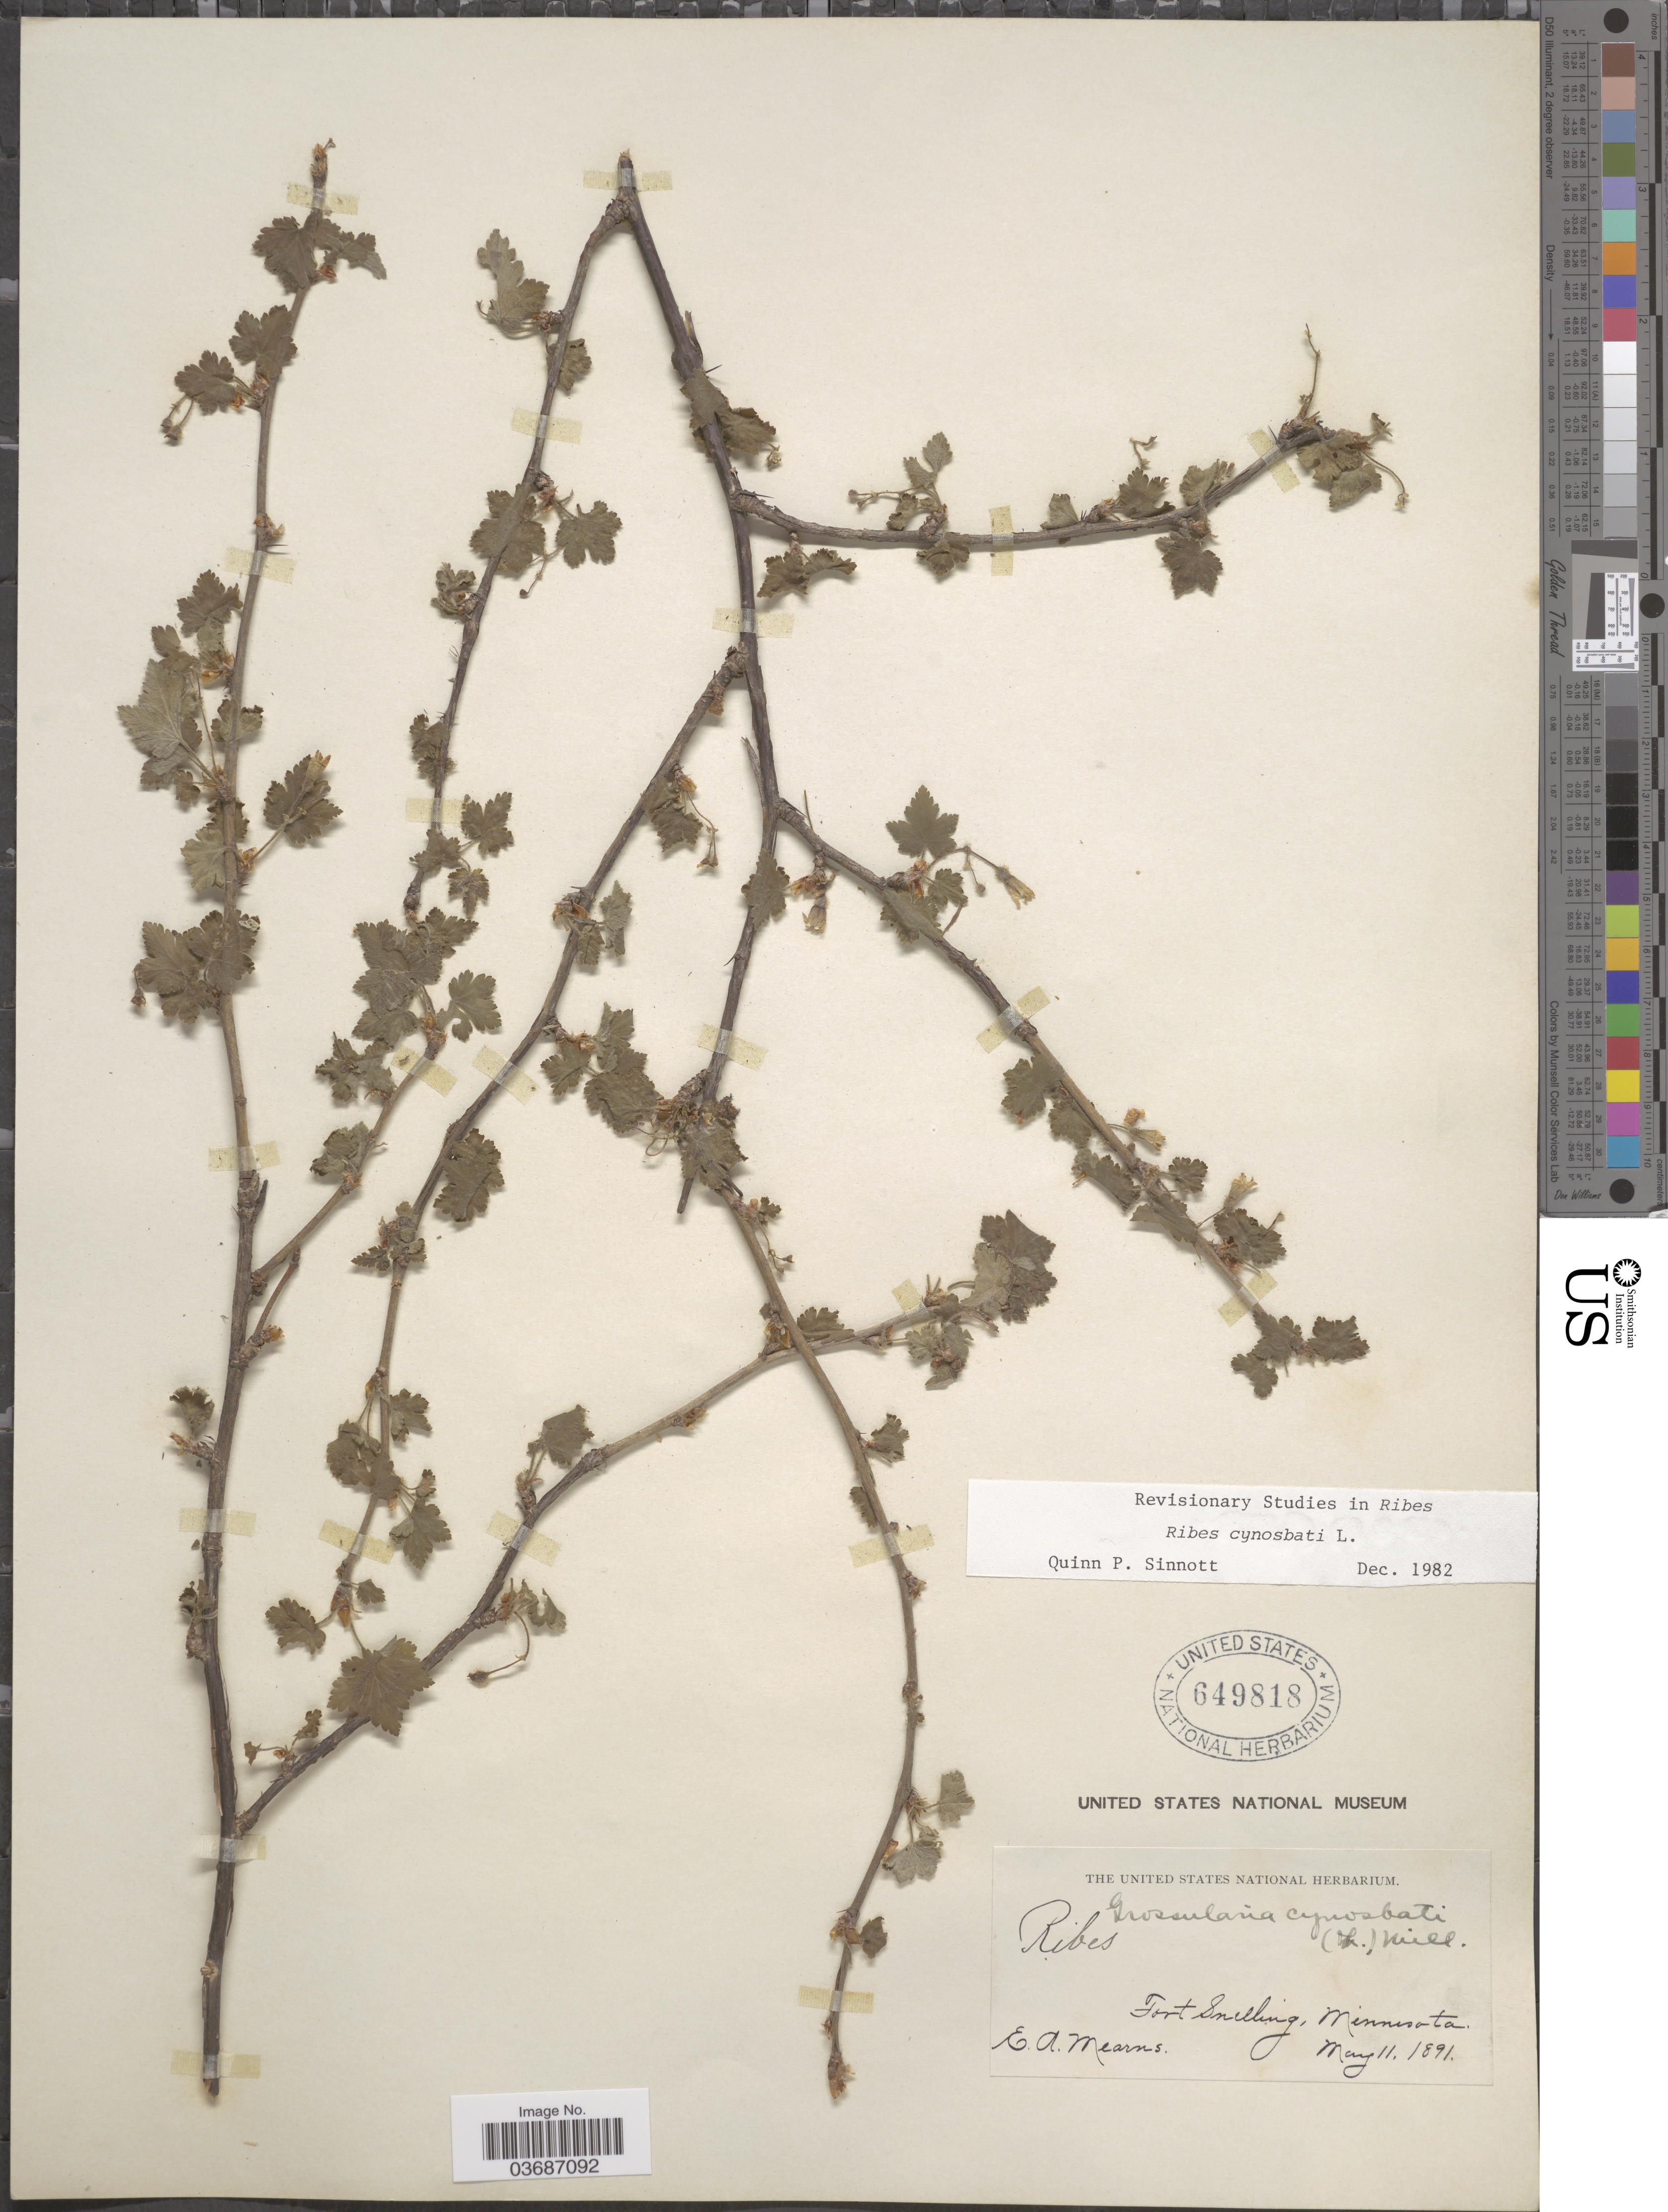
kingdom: Plantae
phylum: Tracheophyta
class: Magnoliopsida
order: Saxifragales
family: Grossulariaceae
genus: Ribes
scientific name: Ribes cynosbati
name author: L.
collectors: E. A. Mearns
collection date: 1891-05-11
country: United States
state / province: Minnesota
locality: Fort Snelling.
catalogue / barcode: US 649818